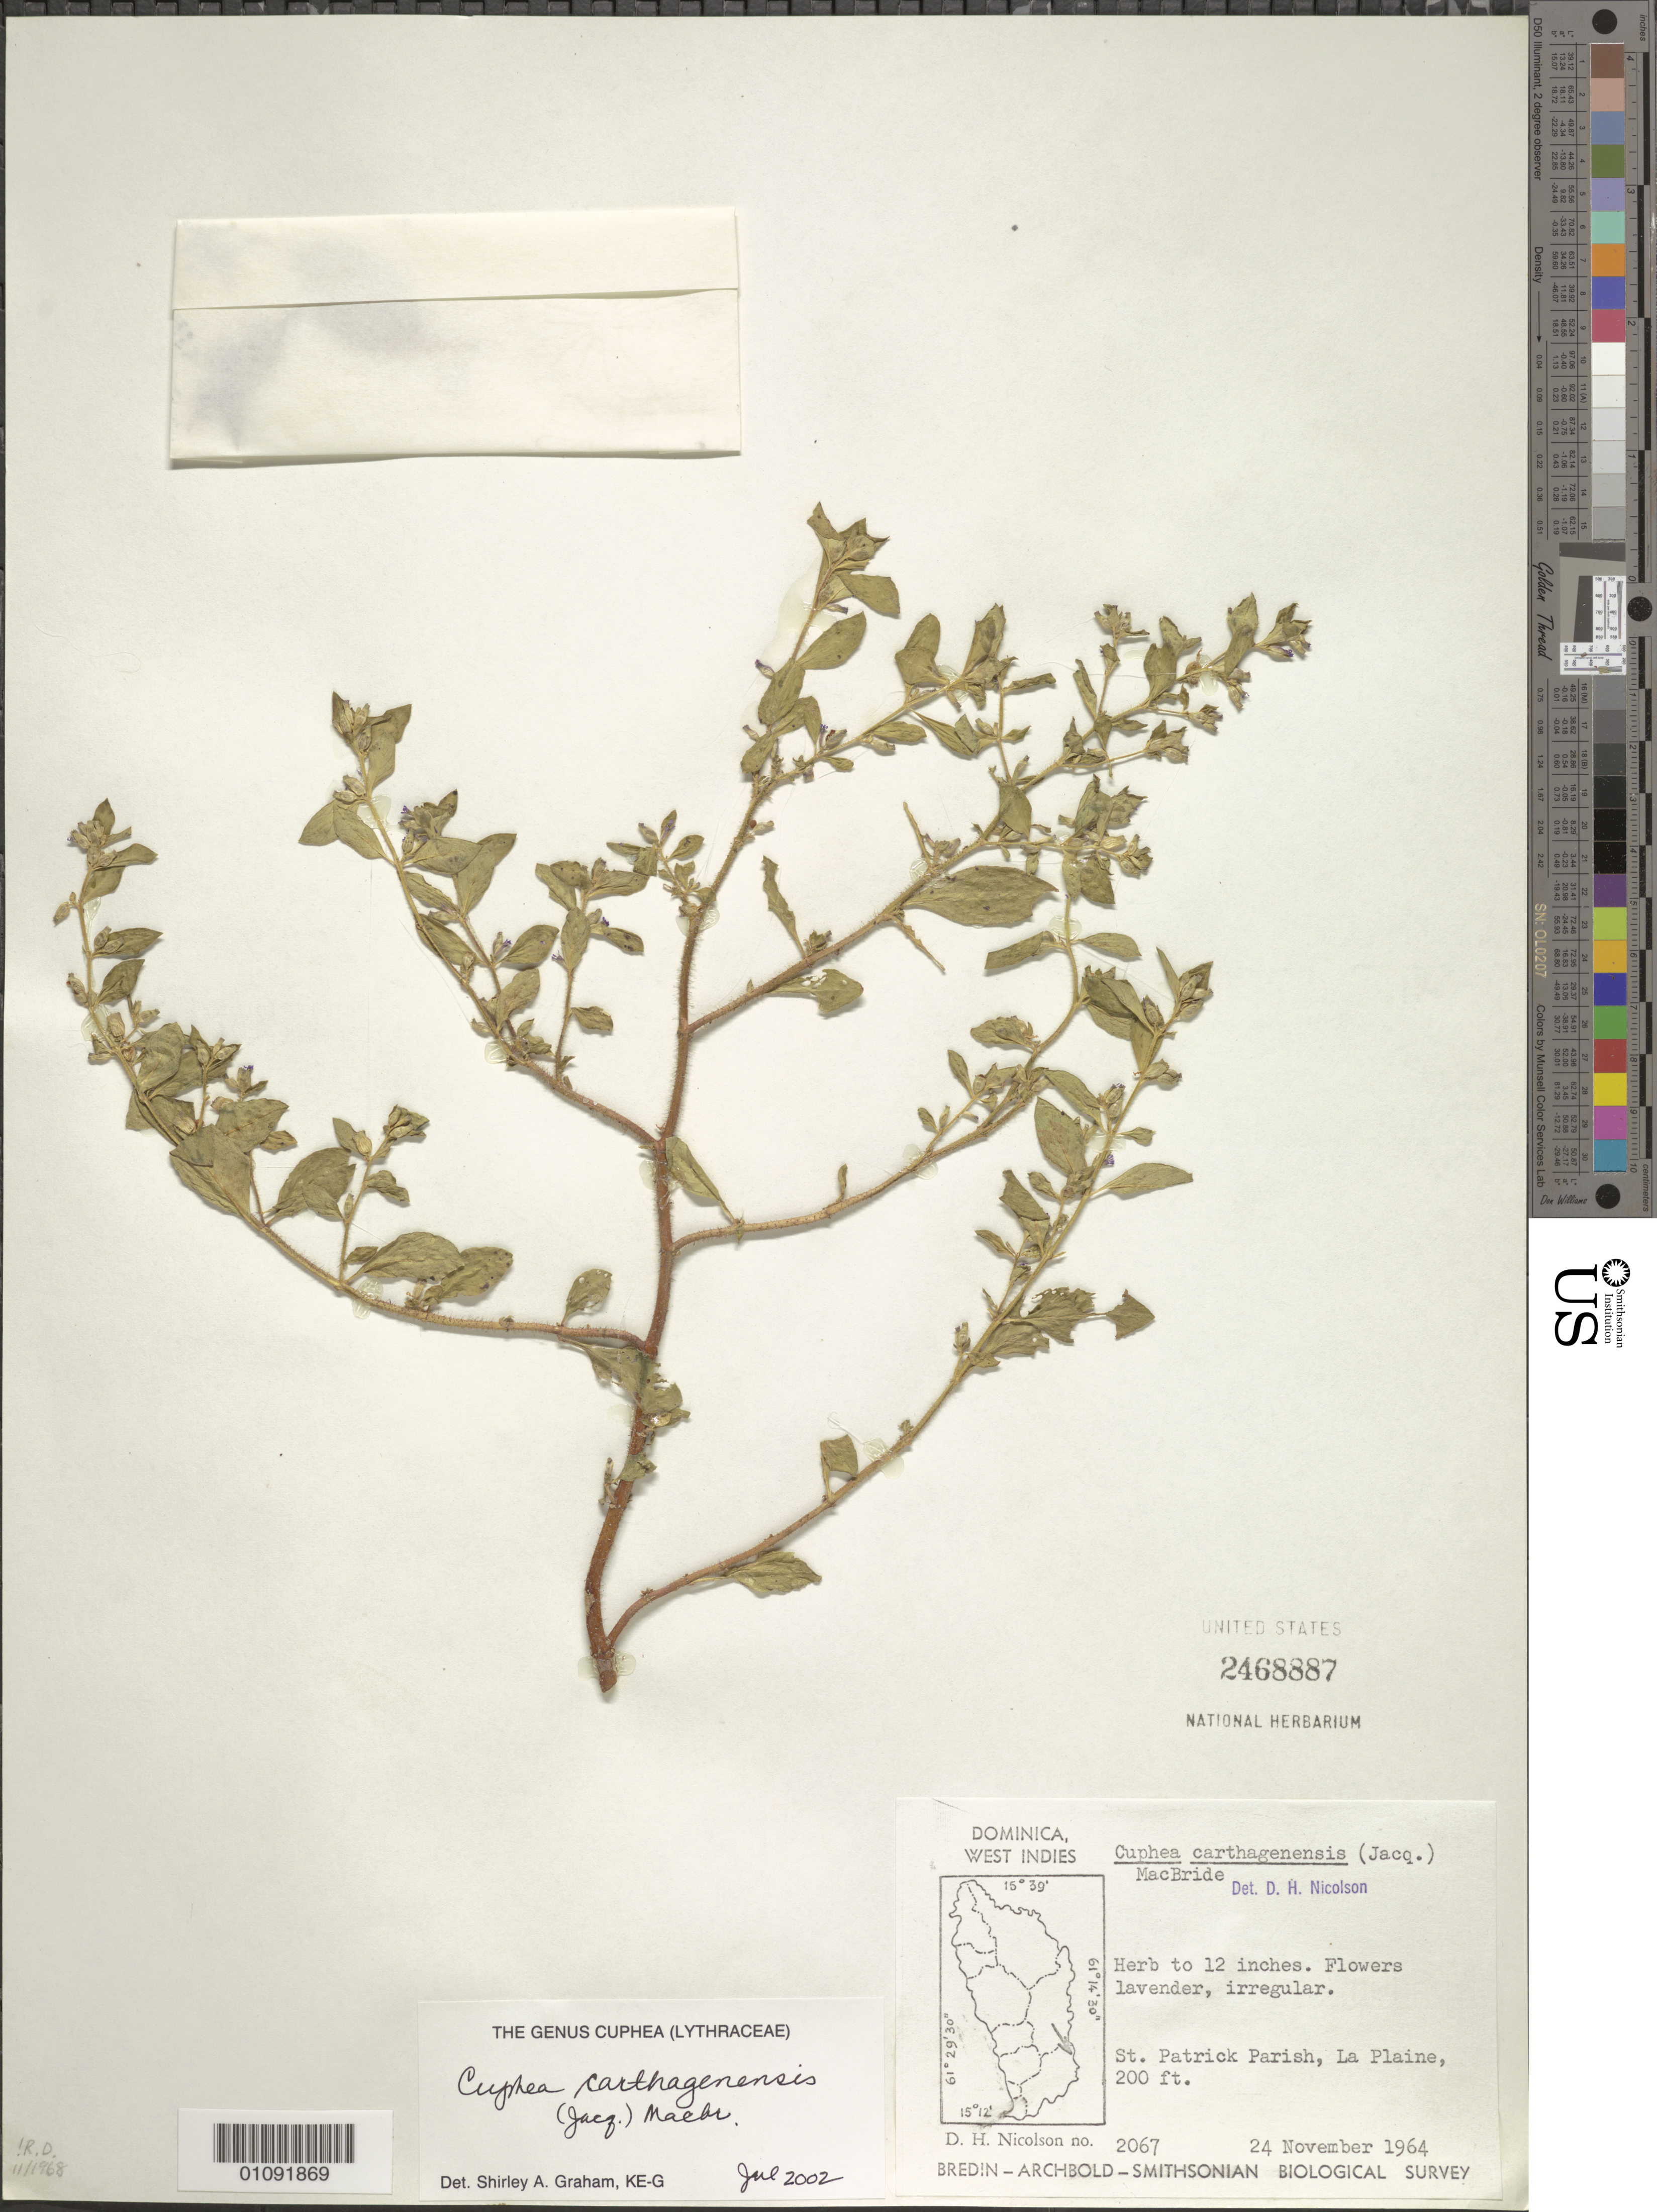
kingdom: Plantae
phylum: Tracheophyta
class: Magnoliopsida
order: Myrtales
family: Lythraceae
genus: Cuphea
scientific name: Cuphea carthagenensis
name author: (Jacq.) J.F. Macbr.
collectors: D. H. Nicolson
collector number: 2067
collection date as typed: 24 Nov 1964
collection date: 1964-11-24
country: Dominica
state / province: St. Patrick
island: Dominica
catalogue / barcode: US 2468887